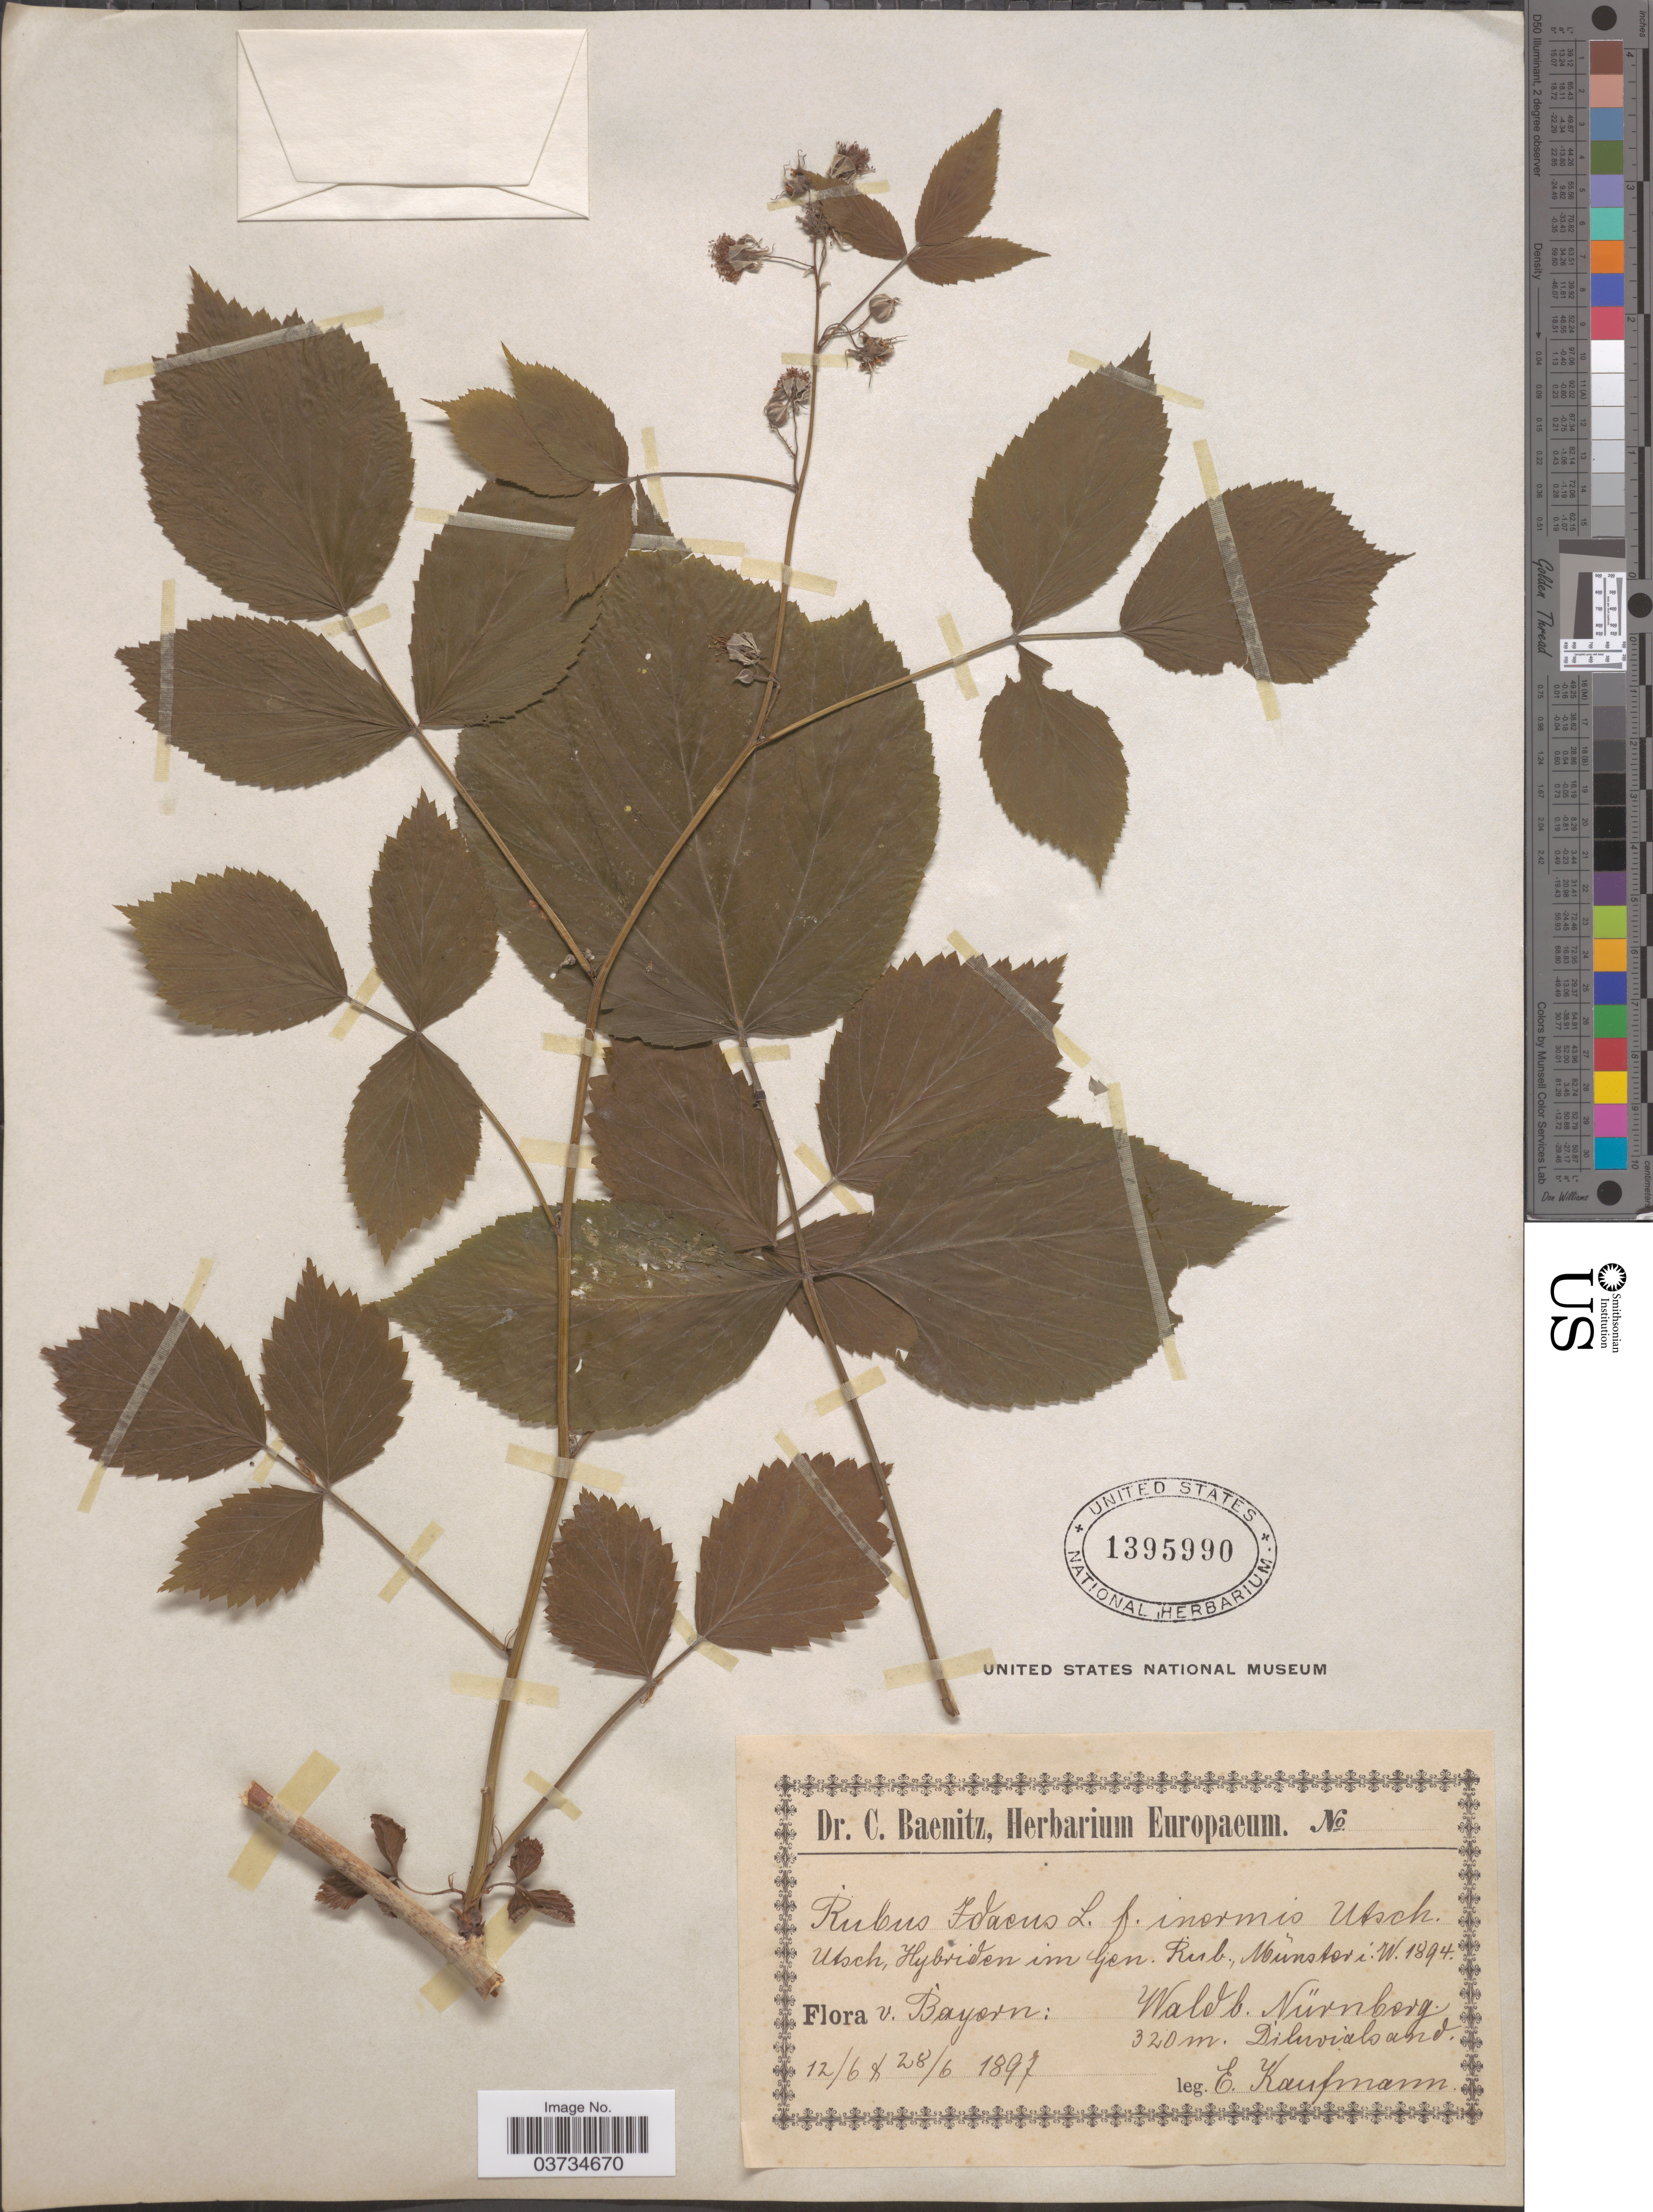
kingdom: Plantae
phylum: Tracheophyta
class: Magnoliopsida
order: Rosales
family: Rosaceae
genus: Rubus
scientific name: Rubus idaeus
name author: L.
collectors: E. Kaufmann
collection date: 1897-06-12/1897-06-28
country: Germany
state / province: Bayern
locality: Waldb. Nürnberg.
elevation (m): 320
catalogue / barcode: US 1395990